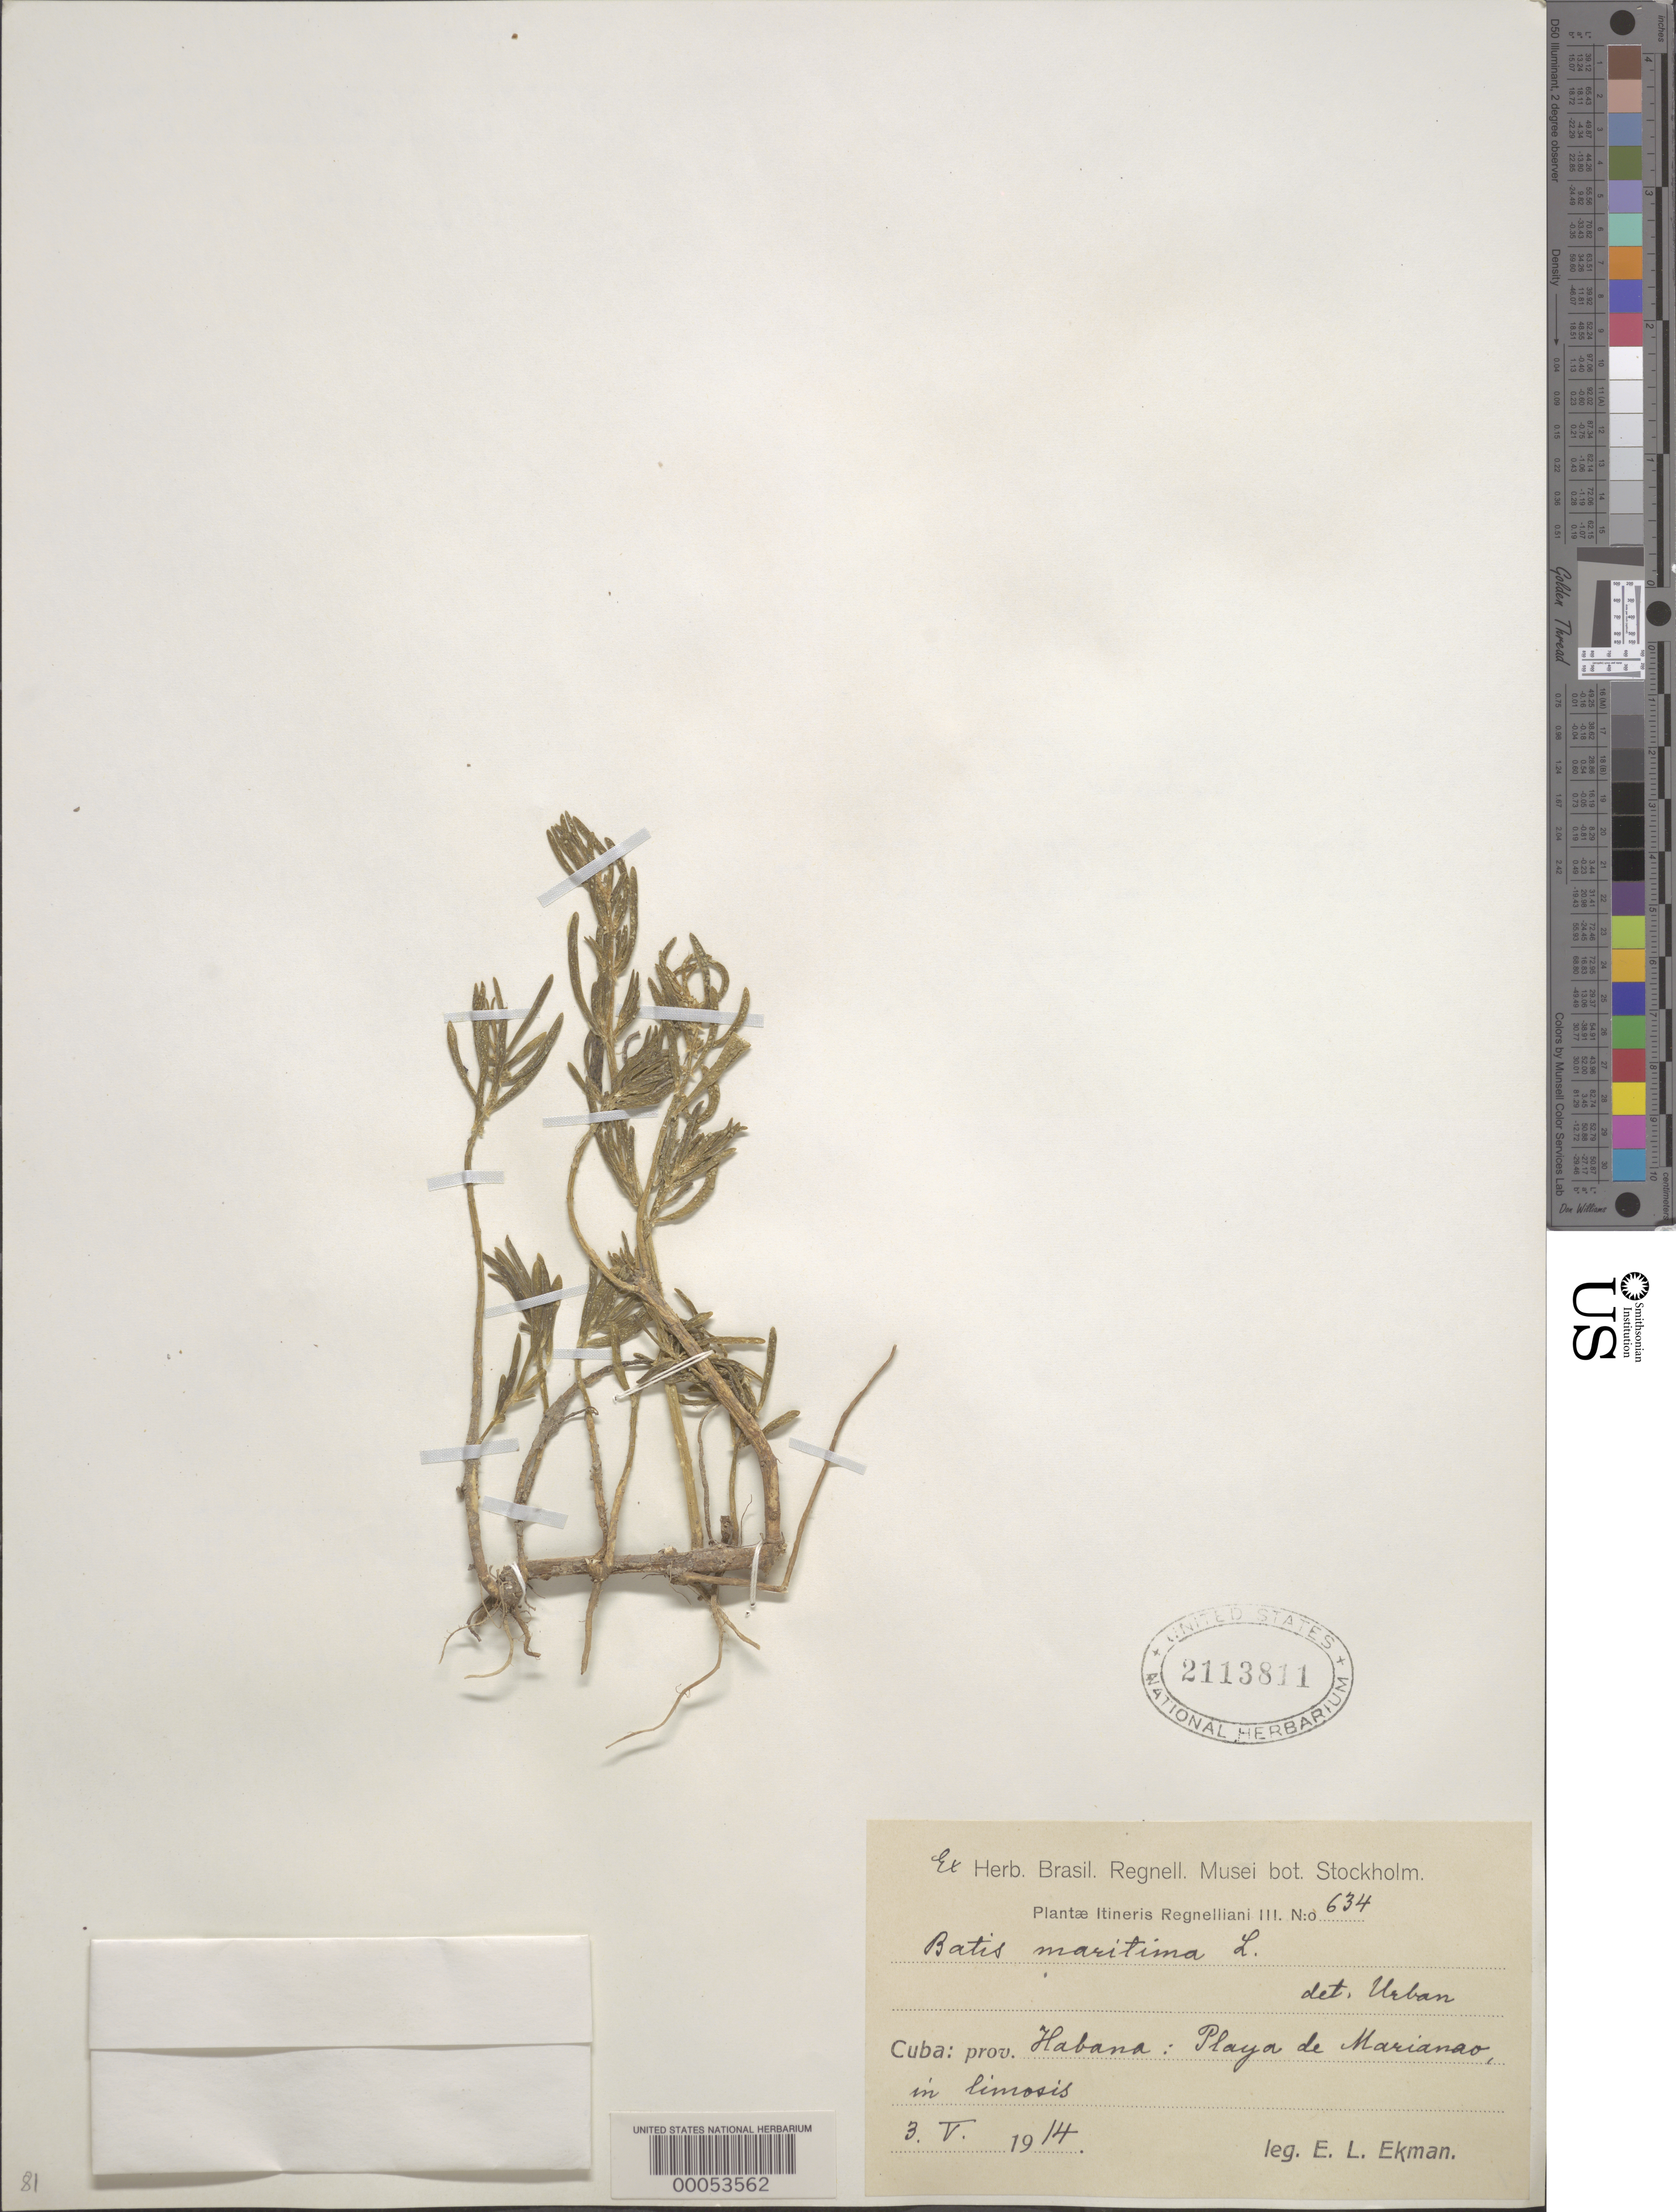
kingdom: Plantae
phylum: Tracheophyta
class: Magnoliopsida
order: Brassicales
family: Bataceae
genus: Batis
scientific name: Batis maritima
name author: L.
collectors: E. L. Ekman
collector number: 634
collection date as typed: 03 May 1914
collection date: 1914-05-03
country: Cuba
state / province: La Habana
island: Greater Antilles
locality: Playa de marianao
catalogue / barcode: US 2113811